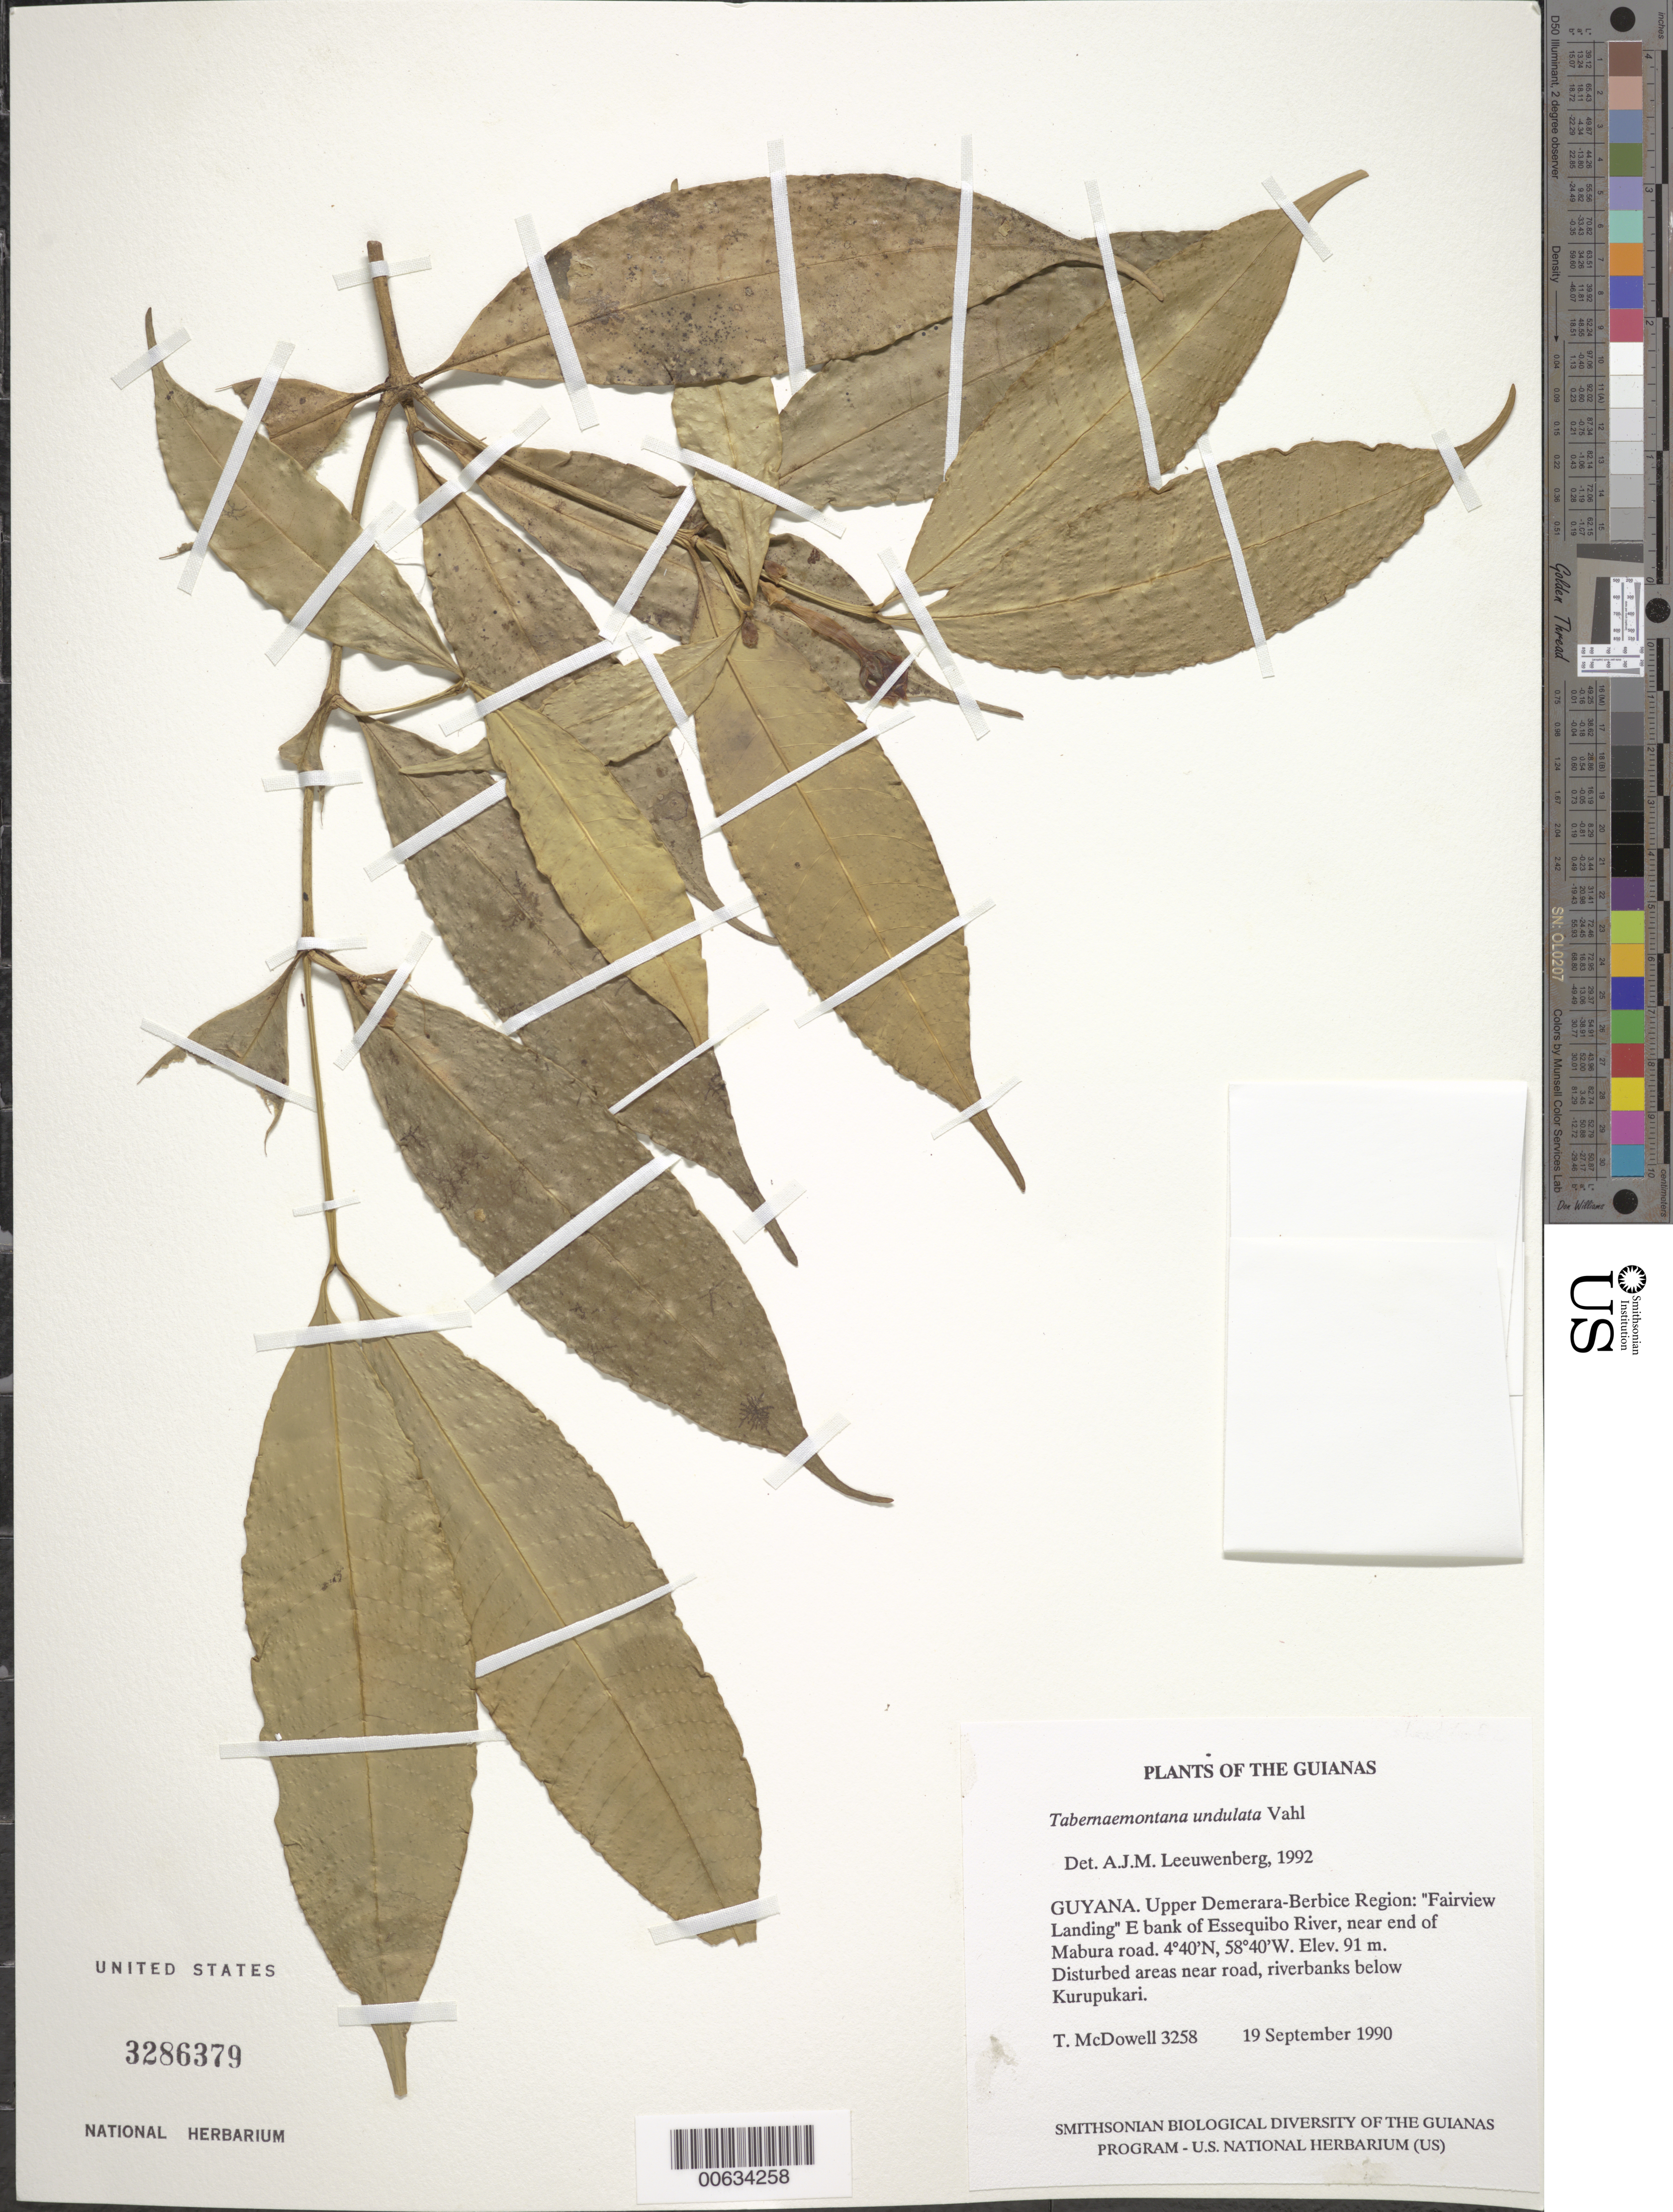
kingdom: Plantae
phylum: Tracheophyta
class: Magnoliopsida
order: Gentianales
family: Apocynaceae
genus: Tabernaemontana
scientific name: Tabernaemontana undulata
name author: Vahl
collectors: T. McDowell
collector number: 3258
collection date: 1990-09-19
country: Guyana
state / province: U. Demerara-Berbice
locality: Upper Demerara-Berbice Region: "Fairview Landing" E bank of Essequibo River, near end of Mabura road. Disturbed areas near road, riverbanks below Kurupukari.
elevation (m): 91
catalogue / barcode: US 3286379